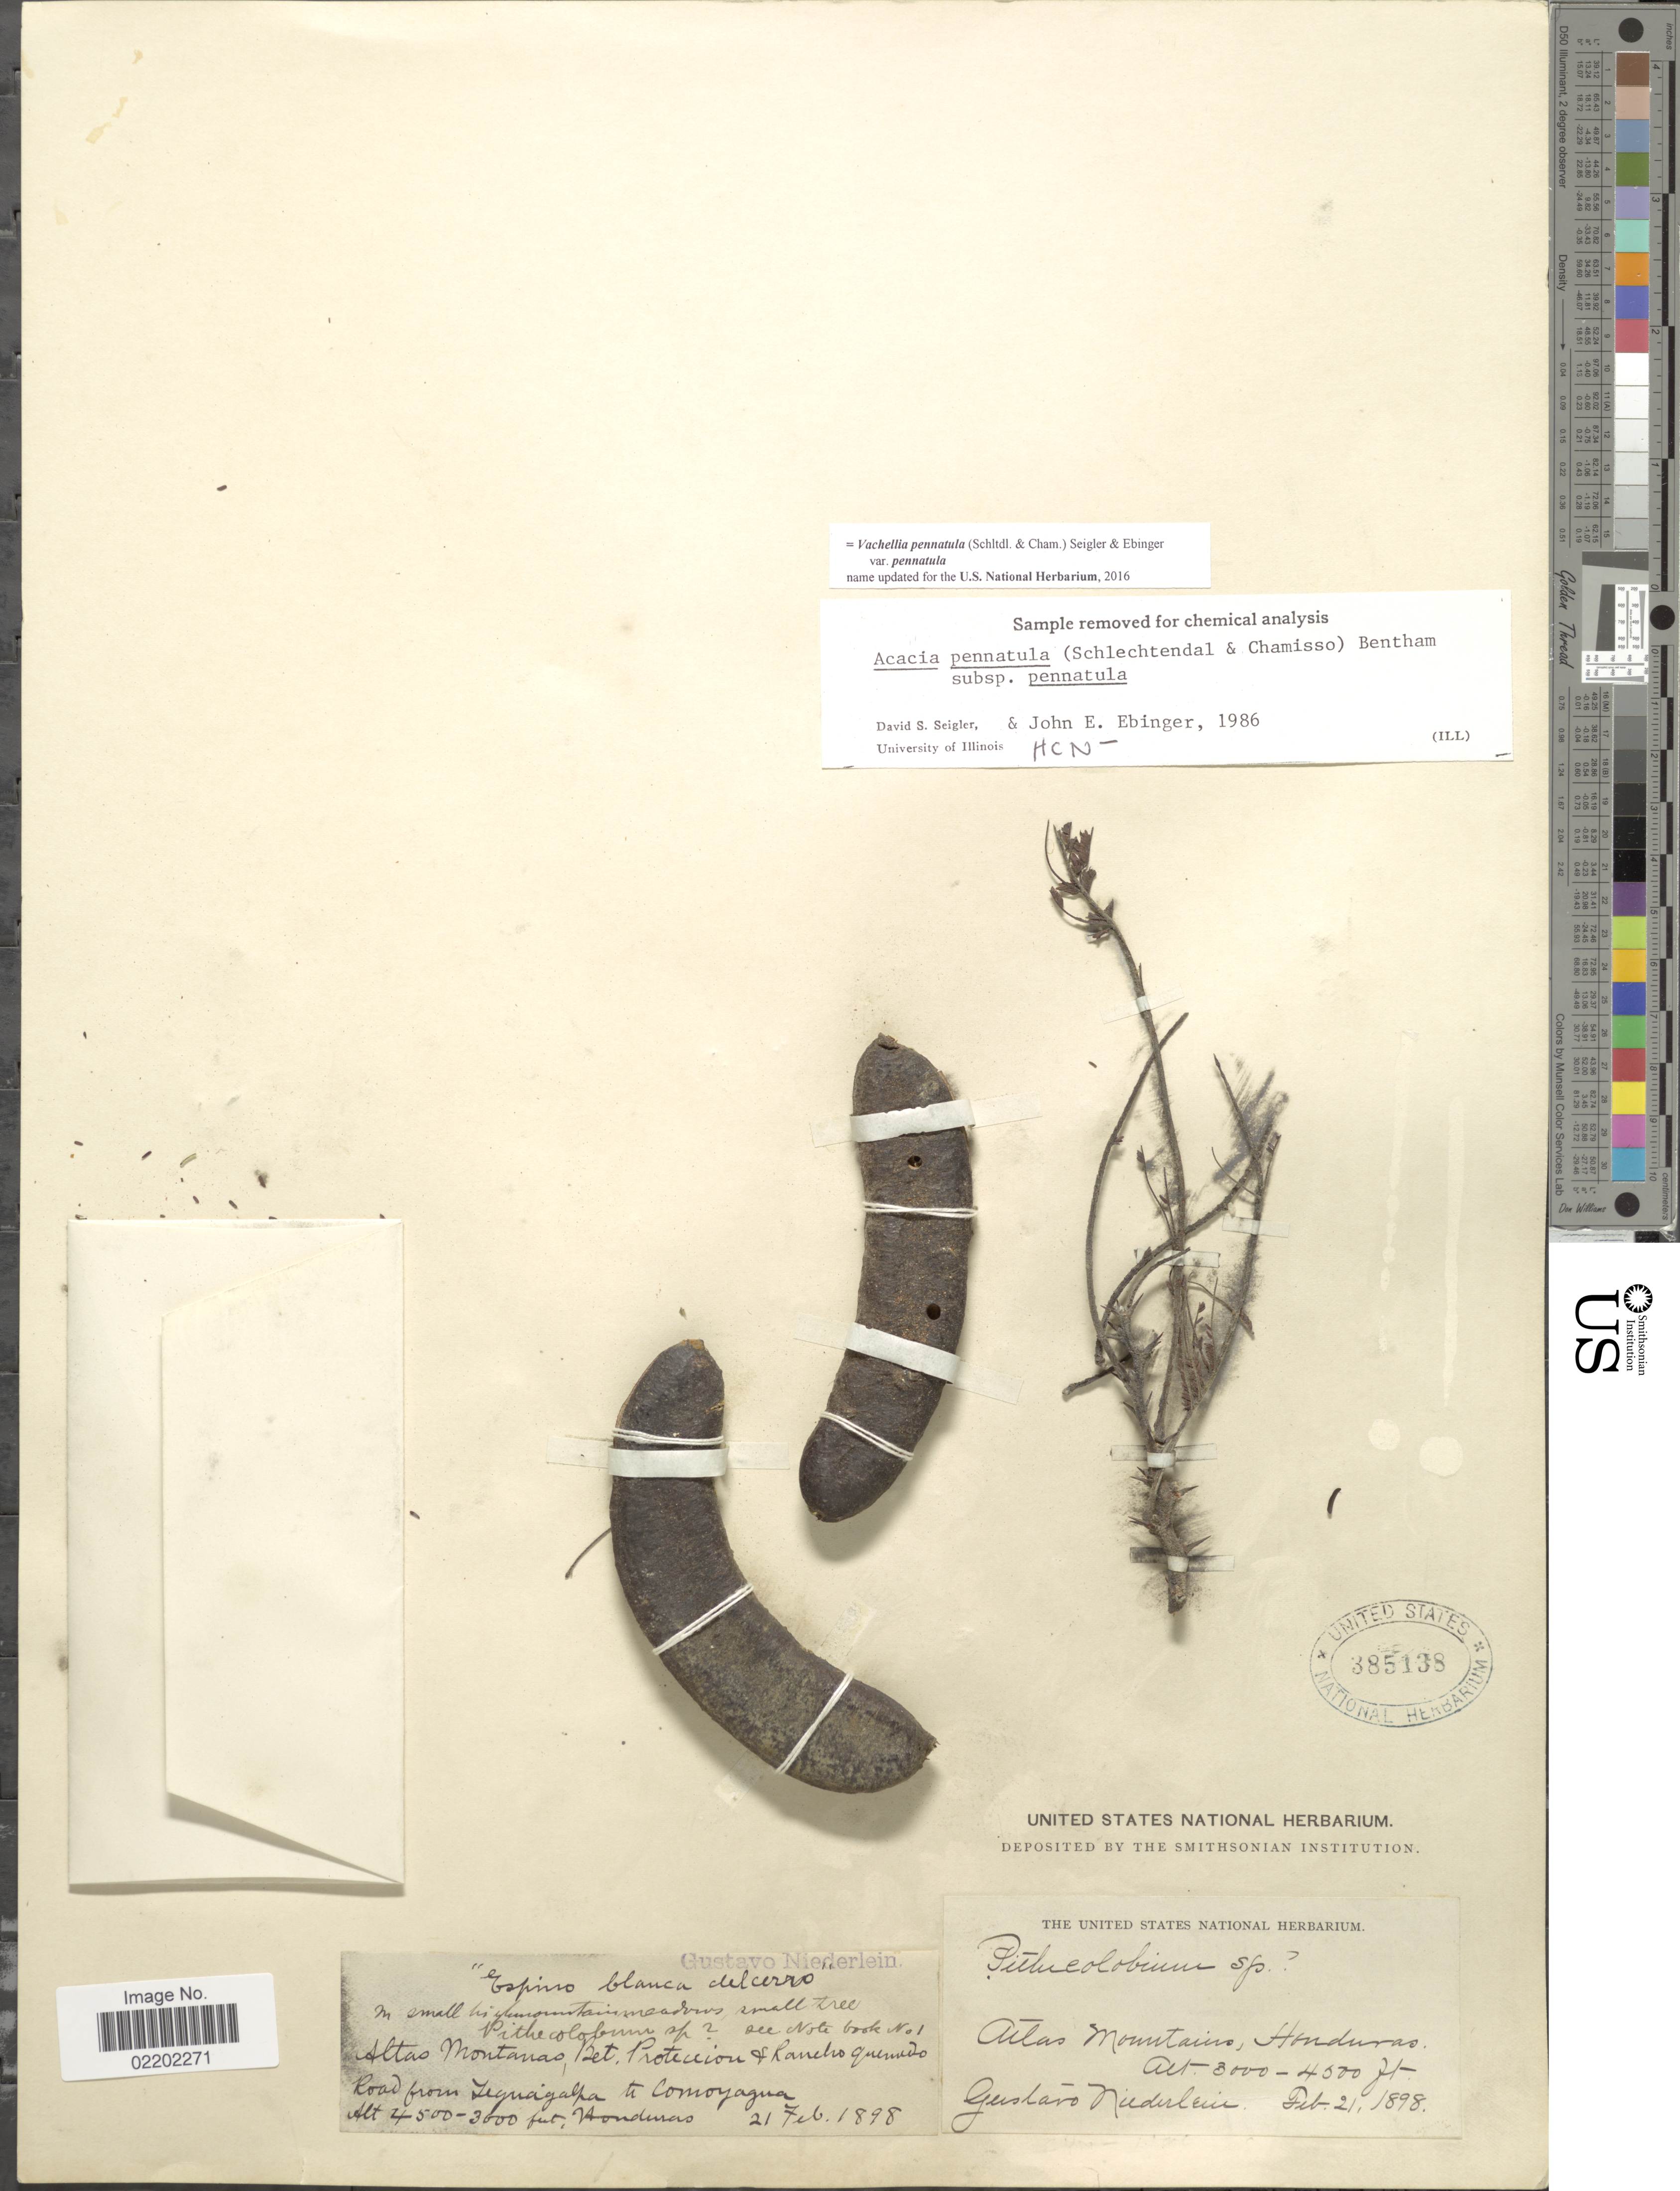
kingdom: Plantae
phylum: Tracheophyta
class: Magnoliopsida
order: Fabales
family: Fabaceae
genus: Vachellia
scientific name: Vachellia pennatula var. pennatula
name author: (Schltdl. & Cham.) Seigler & Ebinger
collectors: G. Niederlein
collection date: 1898-02-21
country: Honduras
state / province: Comayagua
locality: Road from Zeguagalpa to Comoyagua, Atlas Mountains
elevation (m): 914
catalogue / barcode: US 385138